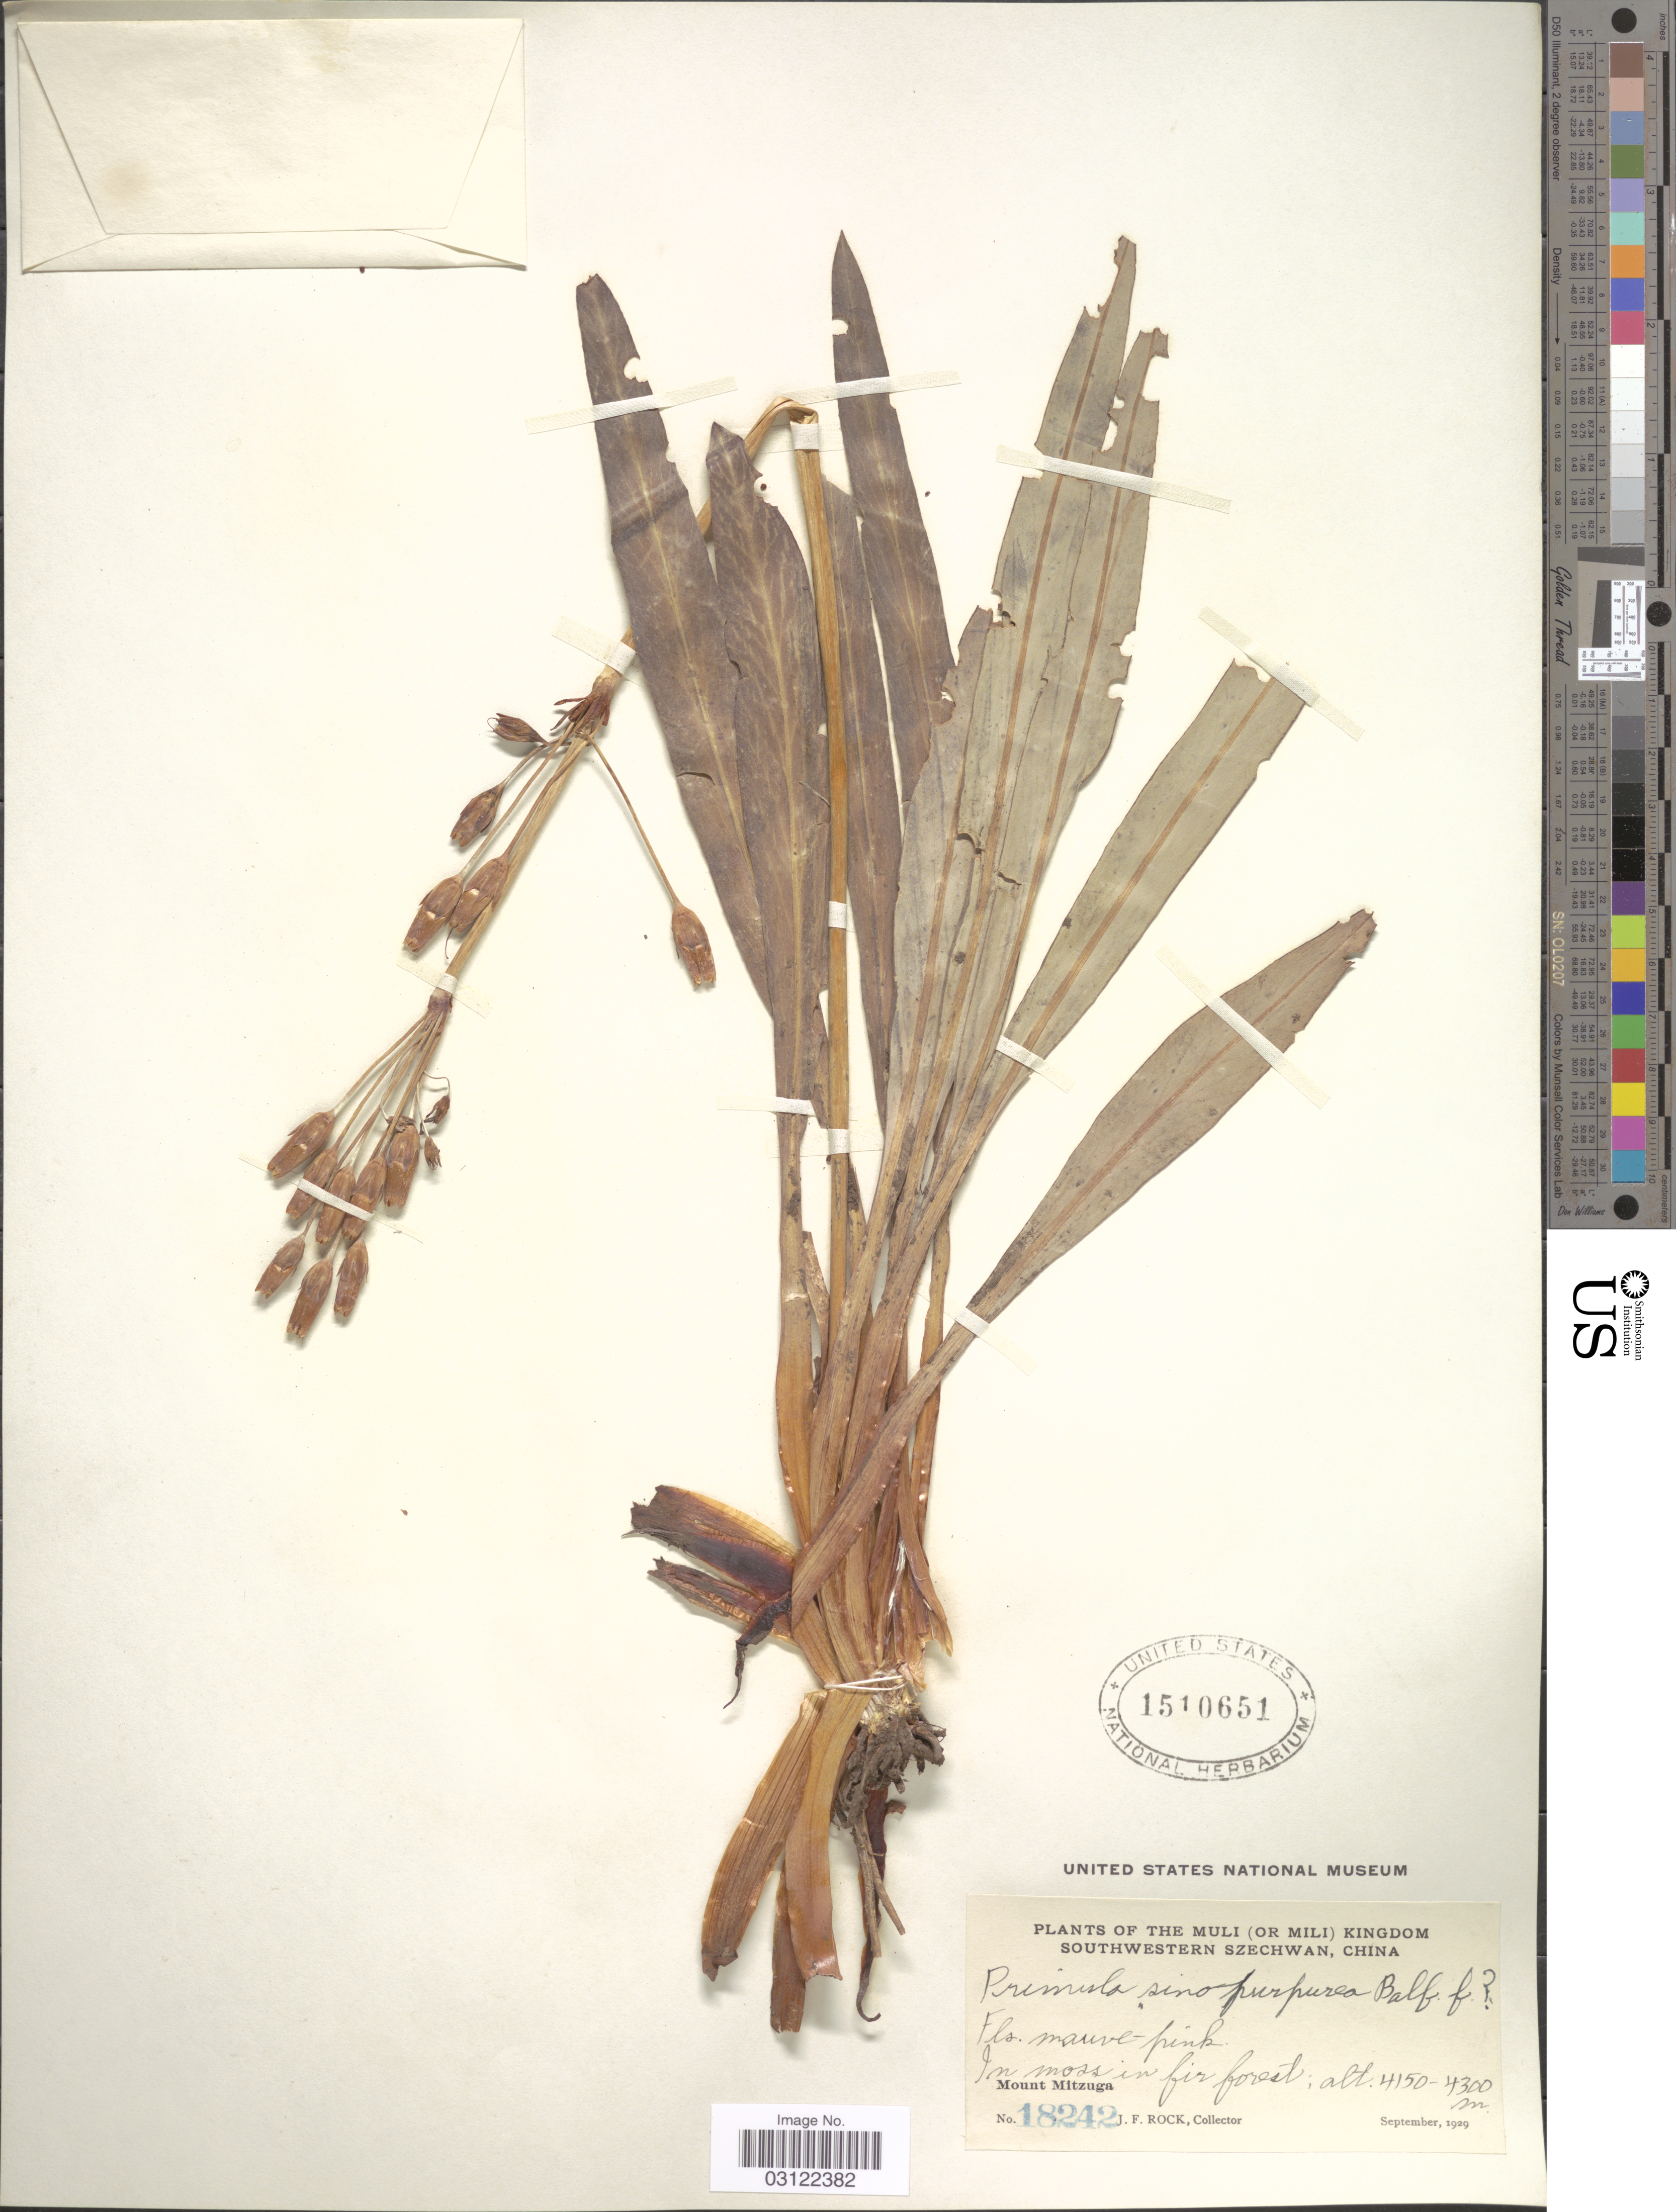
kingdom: Plantae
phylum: Tracheophyta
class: Magnoliopsida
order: Ericales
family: Primulaceae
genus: Primula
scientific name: Primula sinopurpurea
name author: Balf. f. ex Hutch.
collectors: J. Rock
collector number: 18242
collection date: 1929-09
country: China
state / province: Sichuan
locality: Muli (or Mili) Kingdom. Southwestern Szechwan. Mount Mitzuga.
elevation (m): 4150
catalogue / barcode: US 1510651